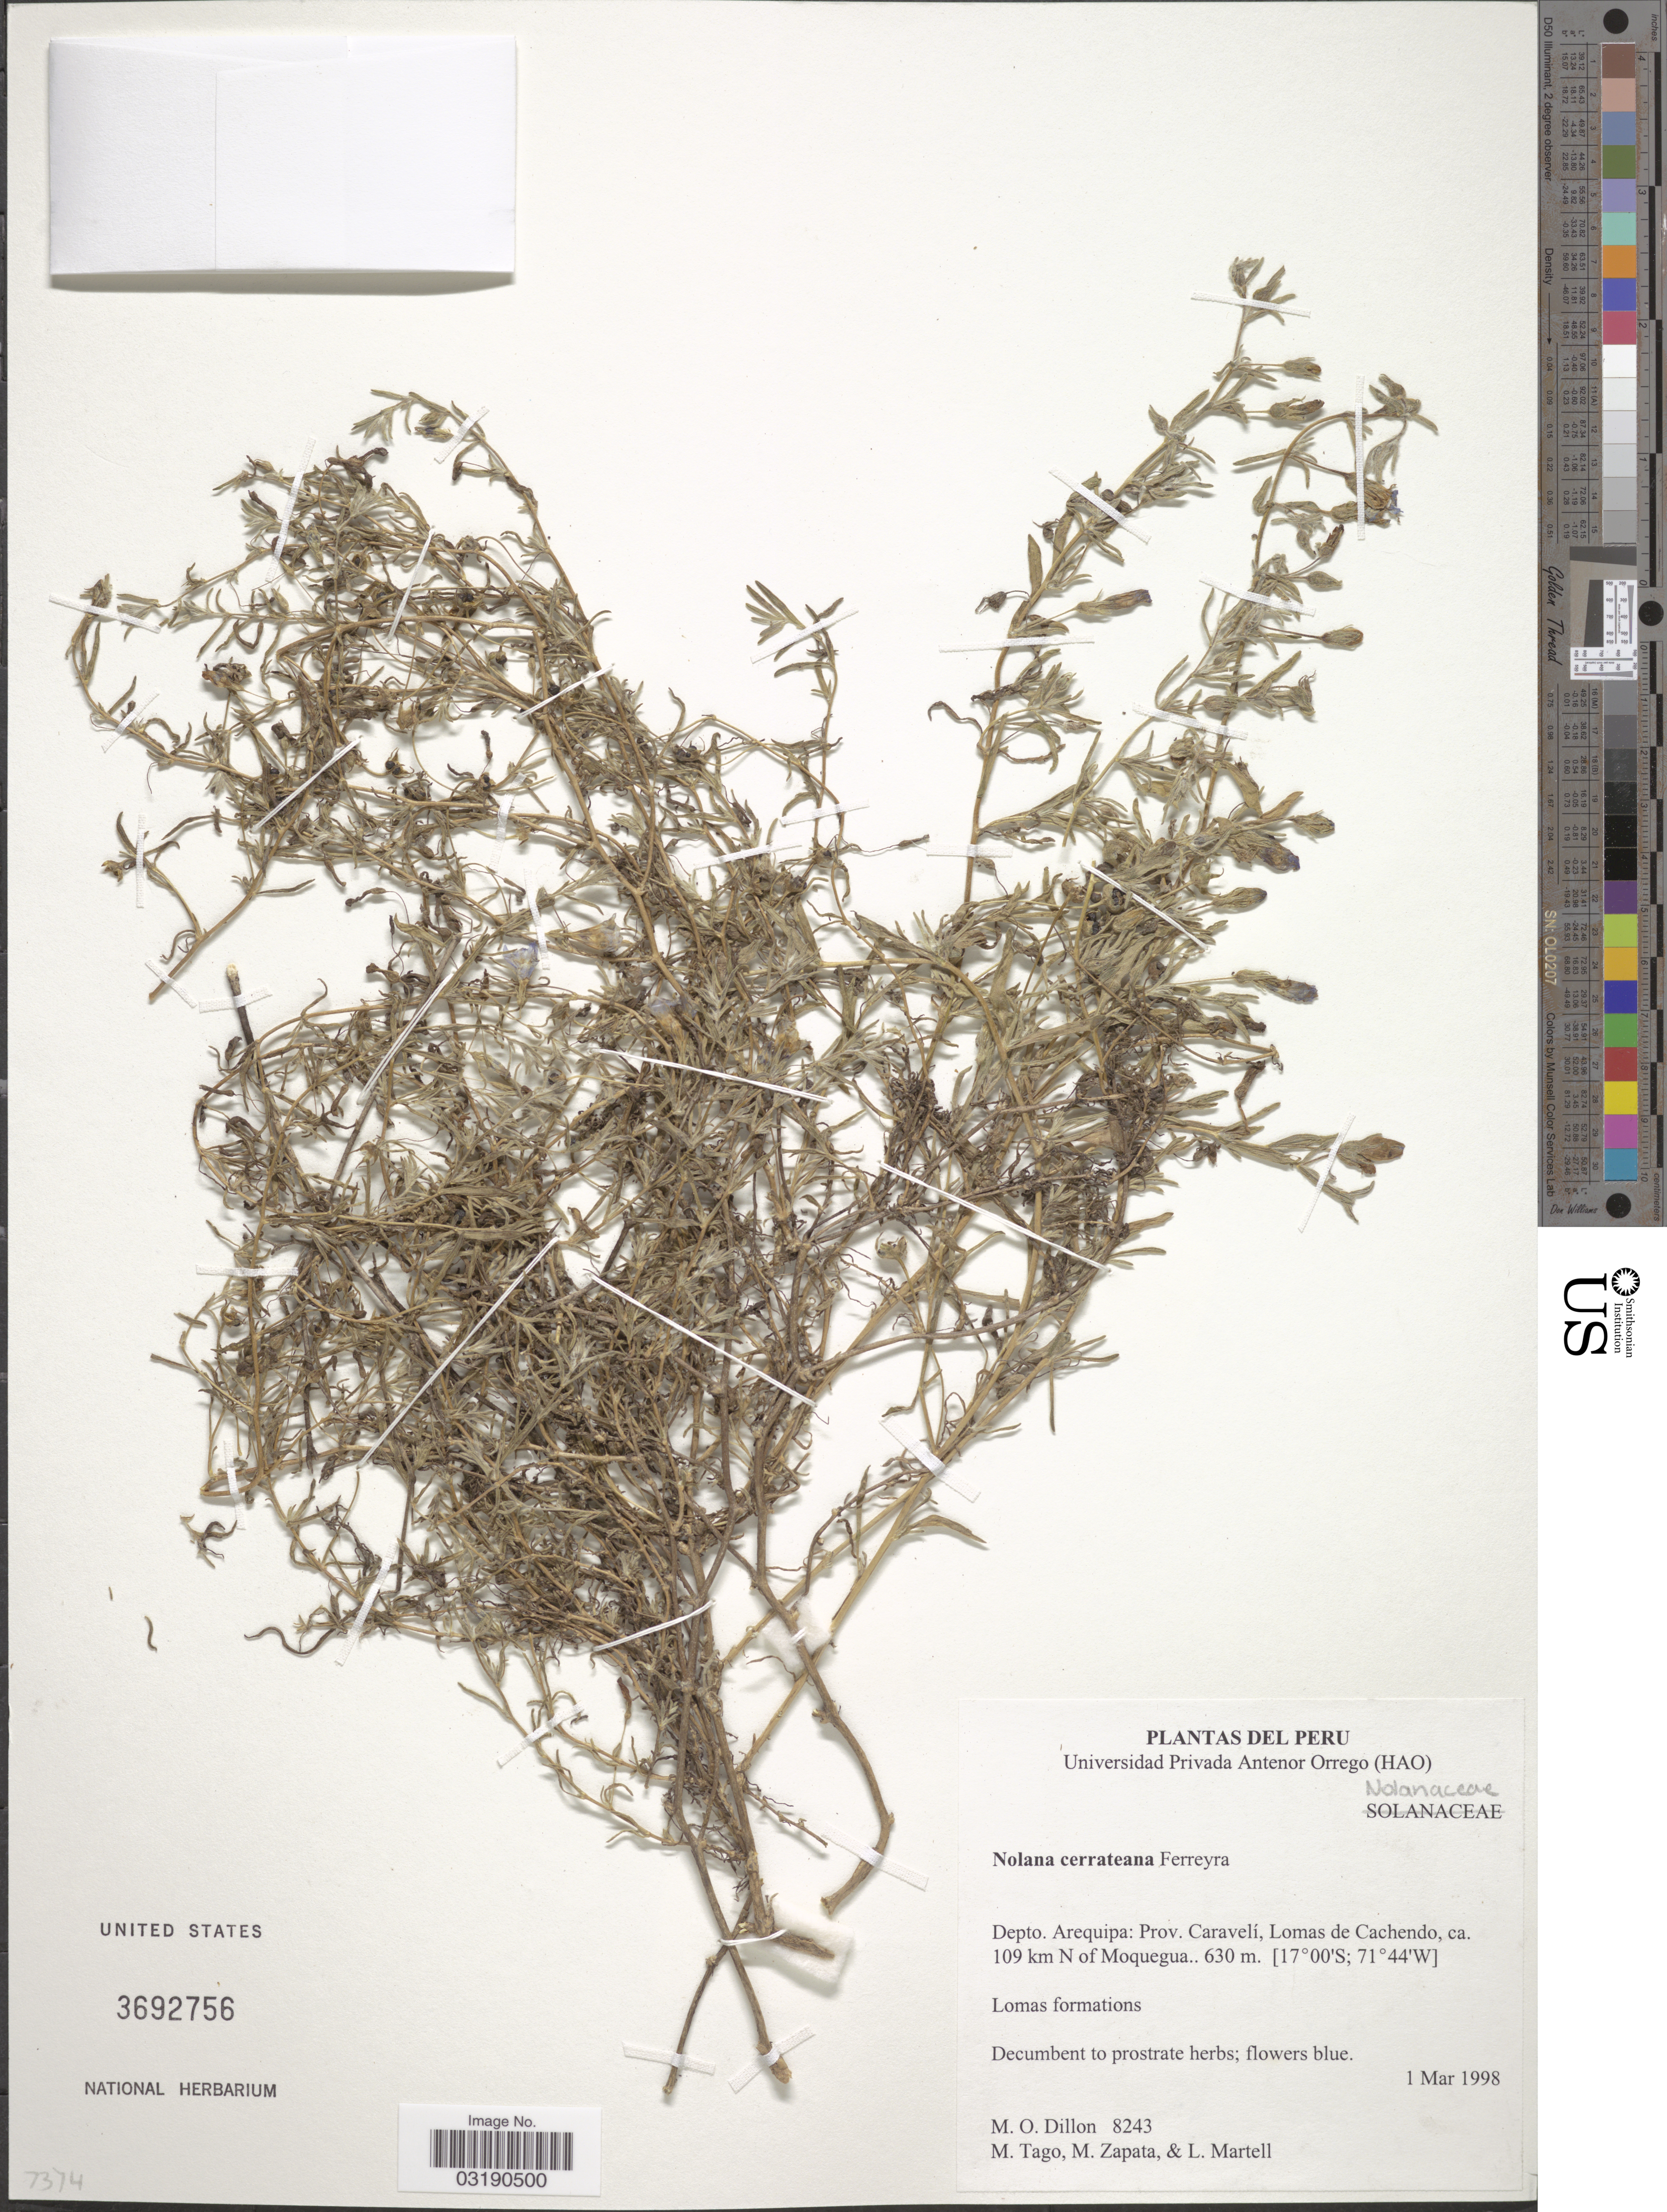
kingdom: Plantae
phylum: Tracheophyta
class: Magnoliopsida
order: Solanales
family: Solanaceae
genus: Nolana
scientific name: Nolana cerrateana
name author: Ferreyra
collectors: M. O. Dillon, M. Zapata, M. Tago & L. Martell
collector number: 8243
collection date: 1998-03-01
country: Peru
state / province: Arequipa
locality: Depto. Arequipa: Prov. Caravelí, Lomas de Cachendo, ca. 109 km N of Moquegua.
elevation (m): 630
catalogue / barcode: US 3692756